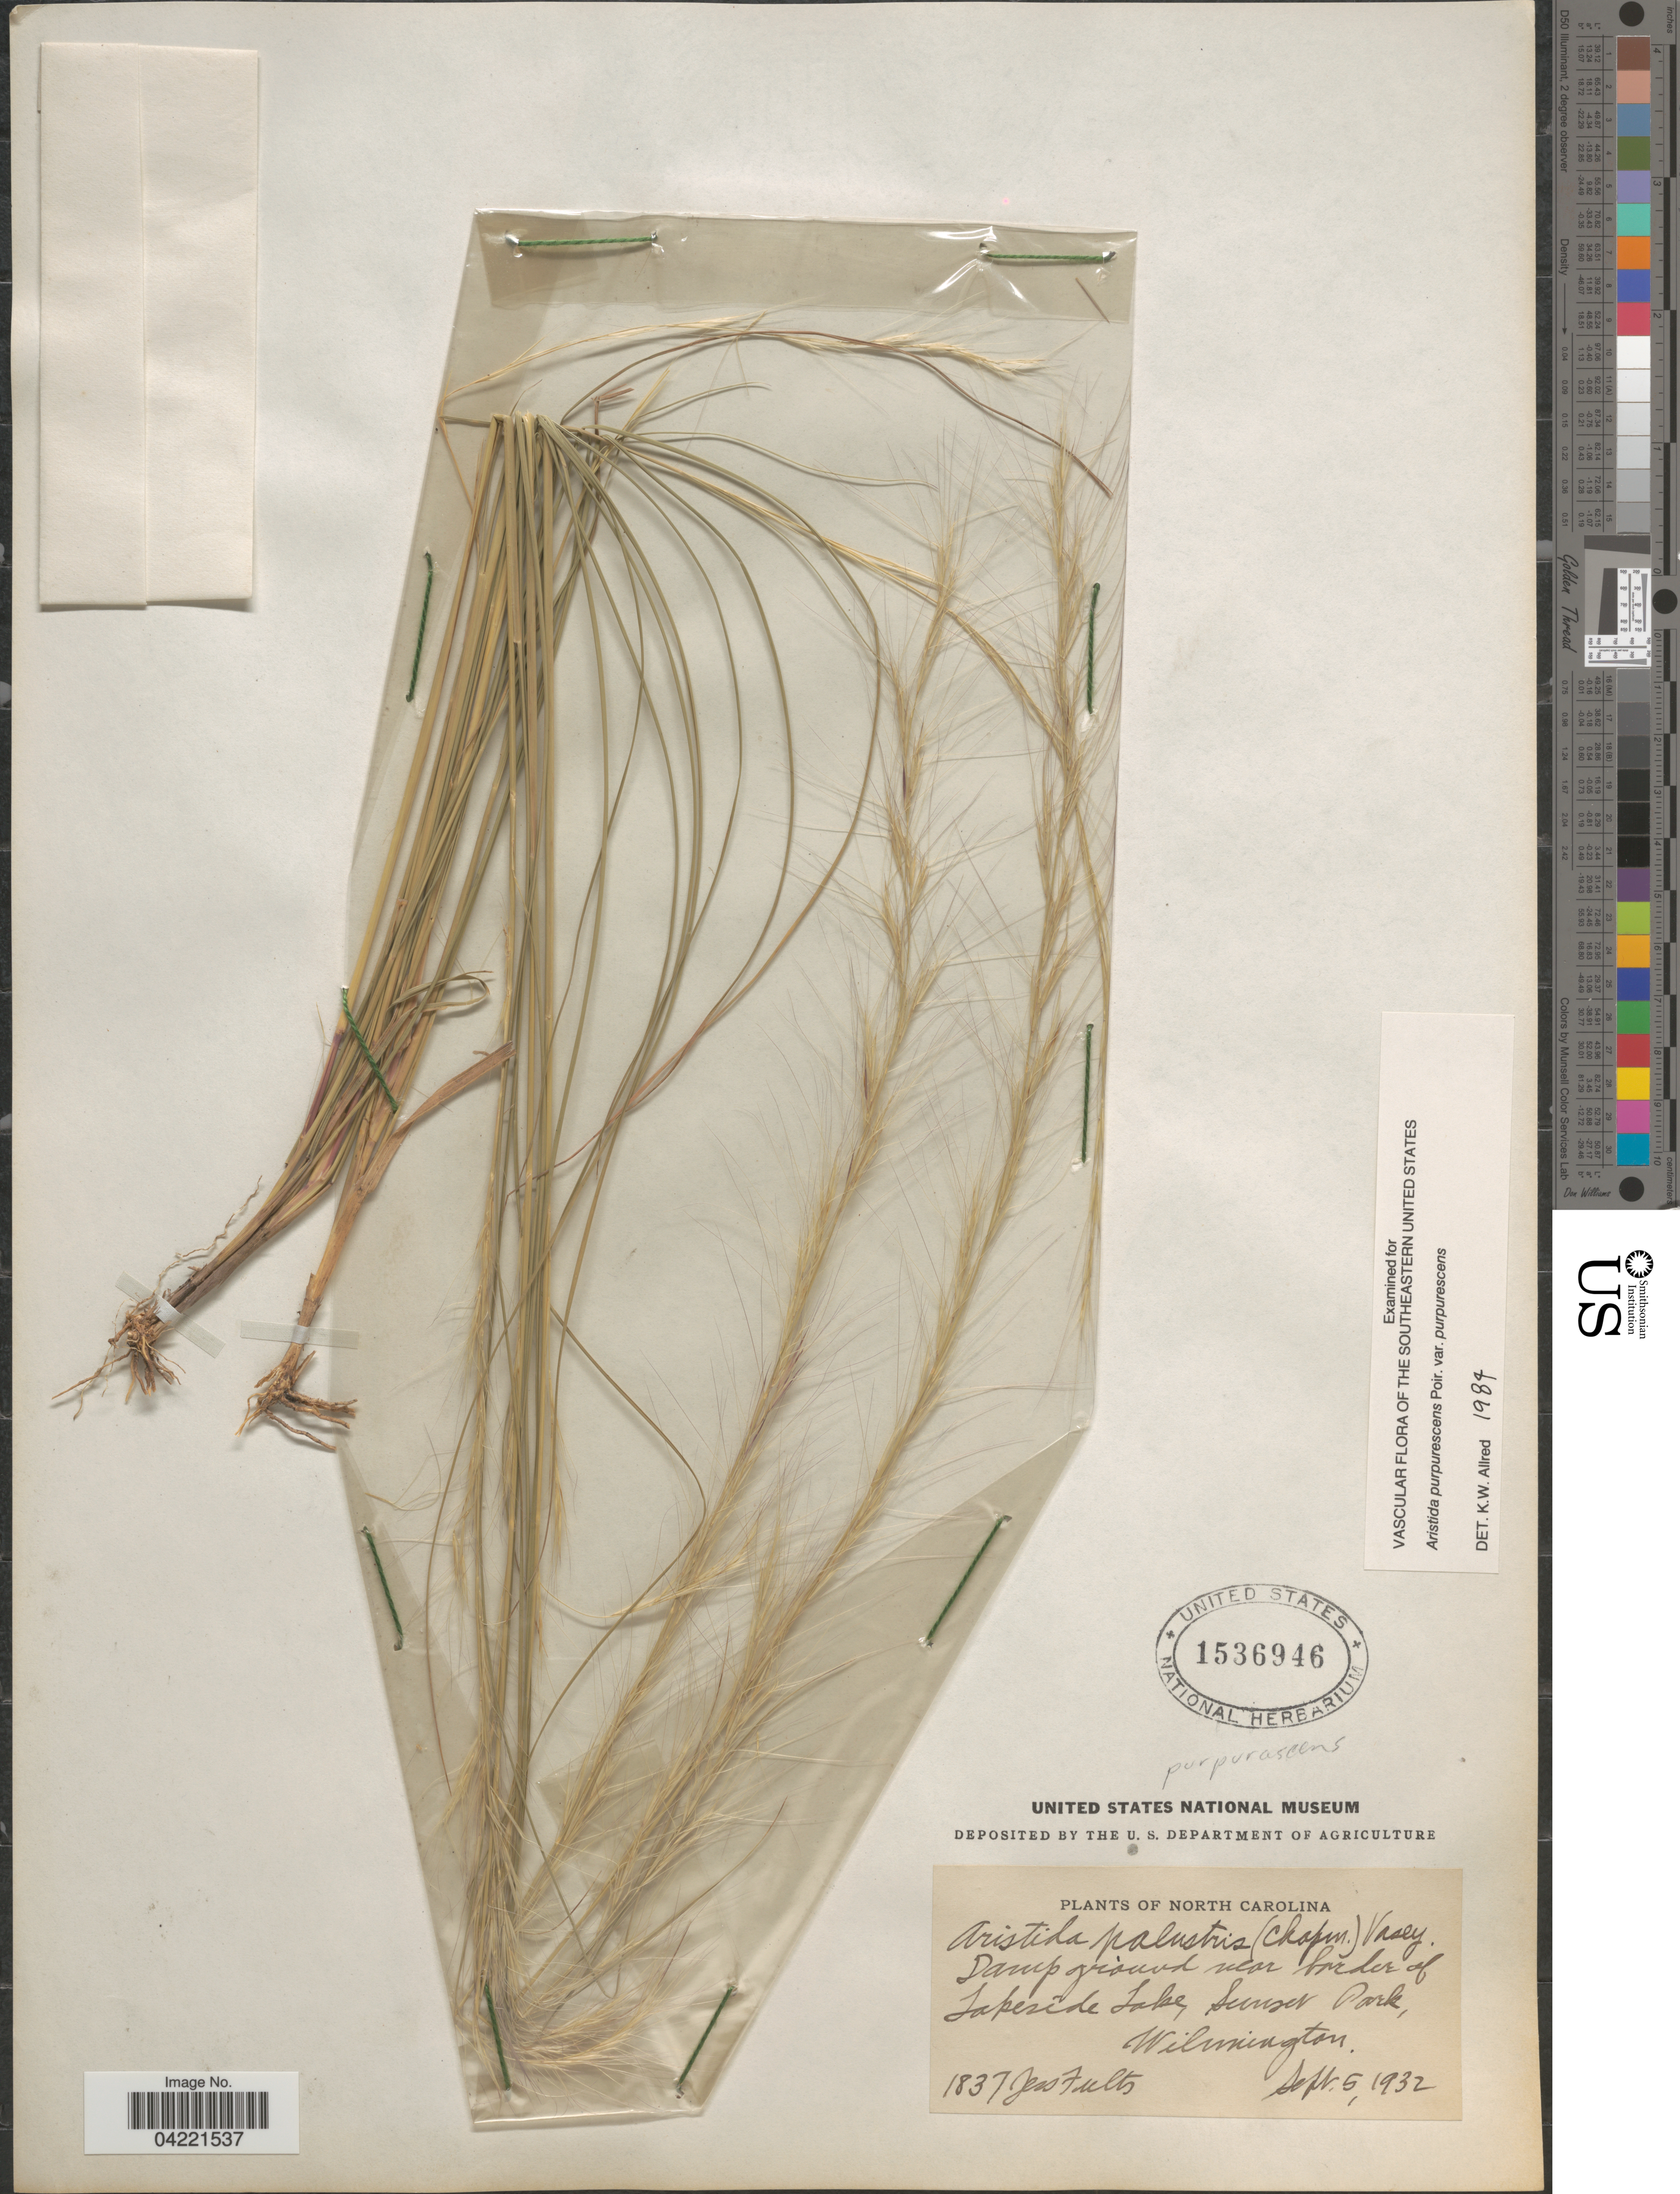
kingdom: Plantae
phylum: Tracheophyta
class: Liliopsida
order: Poales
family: Poaceae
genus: Aristida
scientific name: Aristida purpurascens var. purpurescens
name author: Poir.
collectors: J. Fults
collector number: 1837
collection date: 1932-09-05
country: United States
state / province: North Carolina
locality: Damp ground near border of Lakeside Lake, Sunset Park, Wilmington.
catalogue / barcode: US 1536946